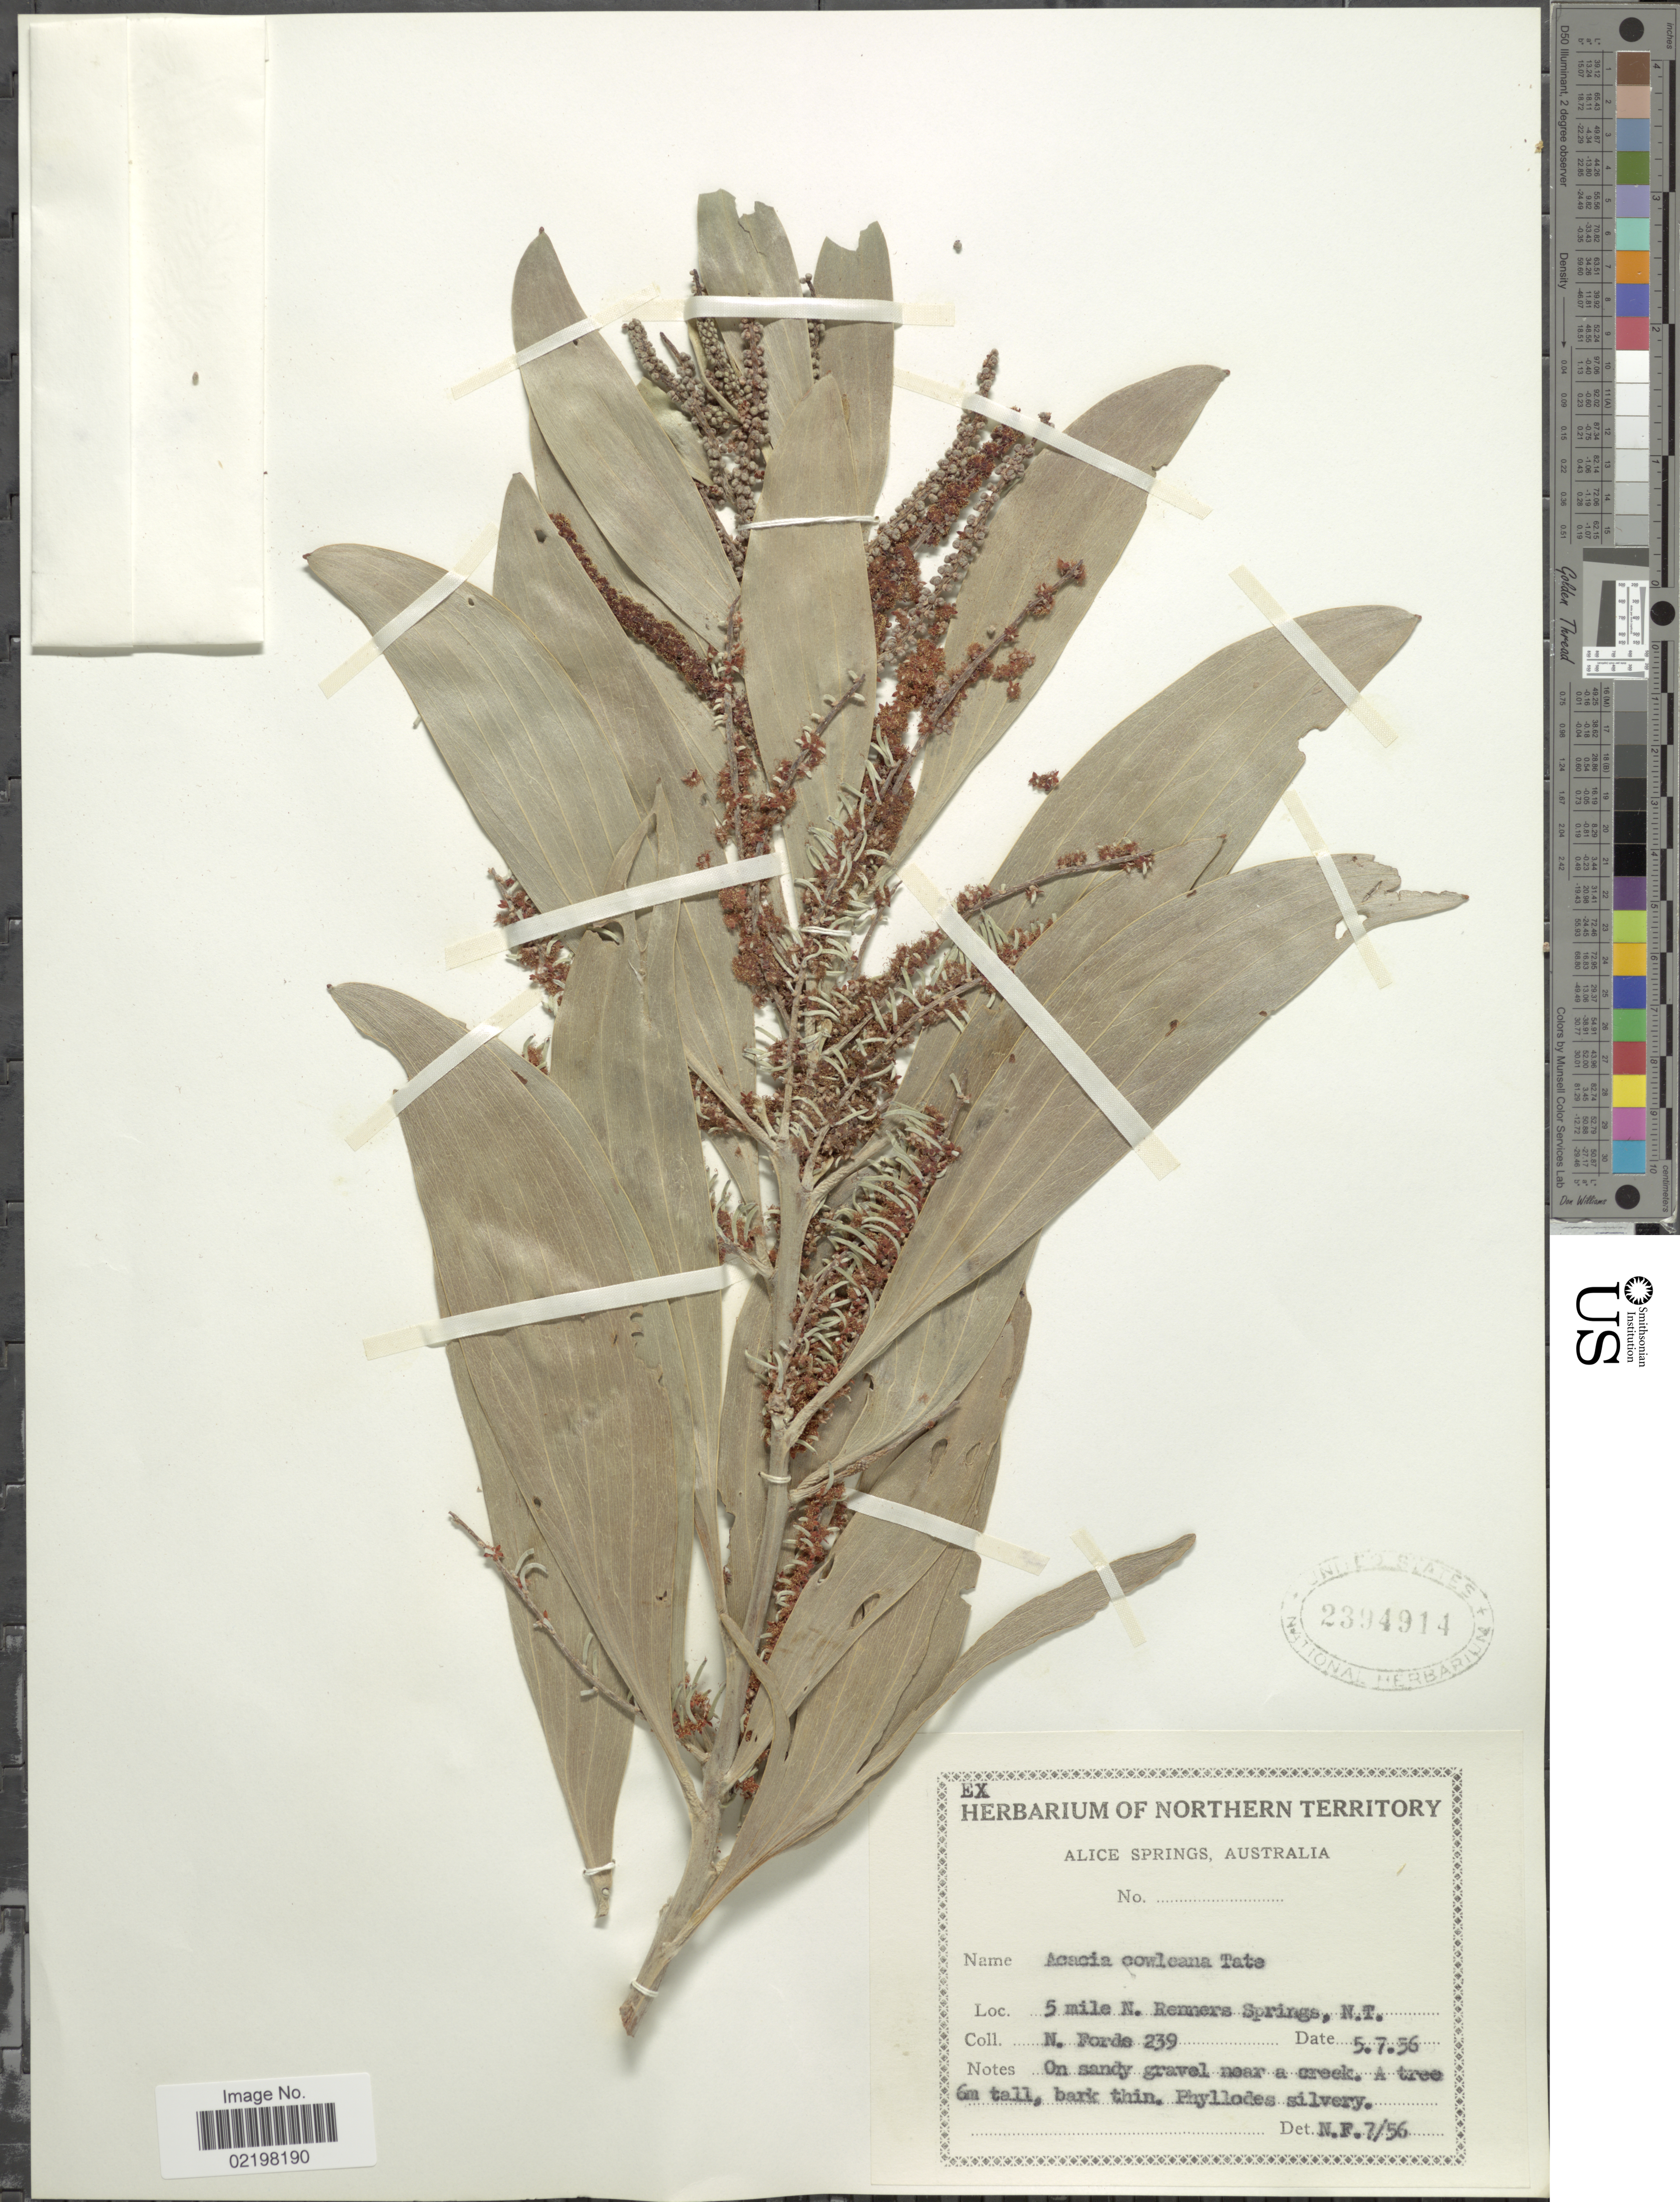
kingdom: Plantae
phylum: Tracheophyta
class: Magnoliopsida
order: Fabales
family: Fabaceae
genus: Acacia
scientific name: Acacia cowleana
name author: Tate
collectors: N. Forde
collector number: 239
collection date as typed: Transcribed d/m/y: 5/7/56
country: Australia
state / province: Northern Territory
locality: Alice Springs, Australia, 5 mile N. Renners Springs, N.T.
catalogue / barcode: US 2394914